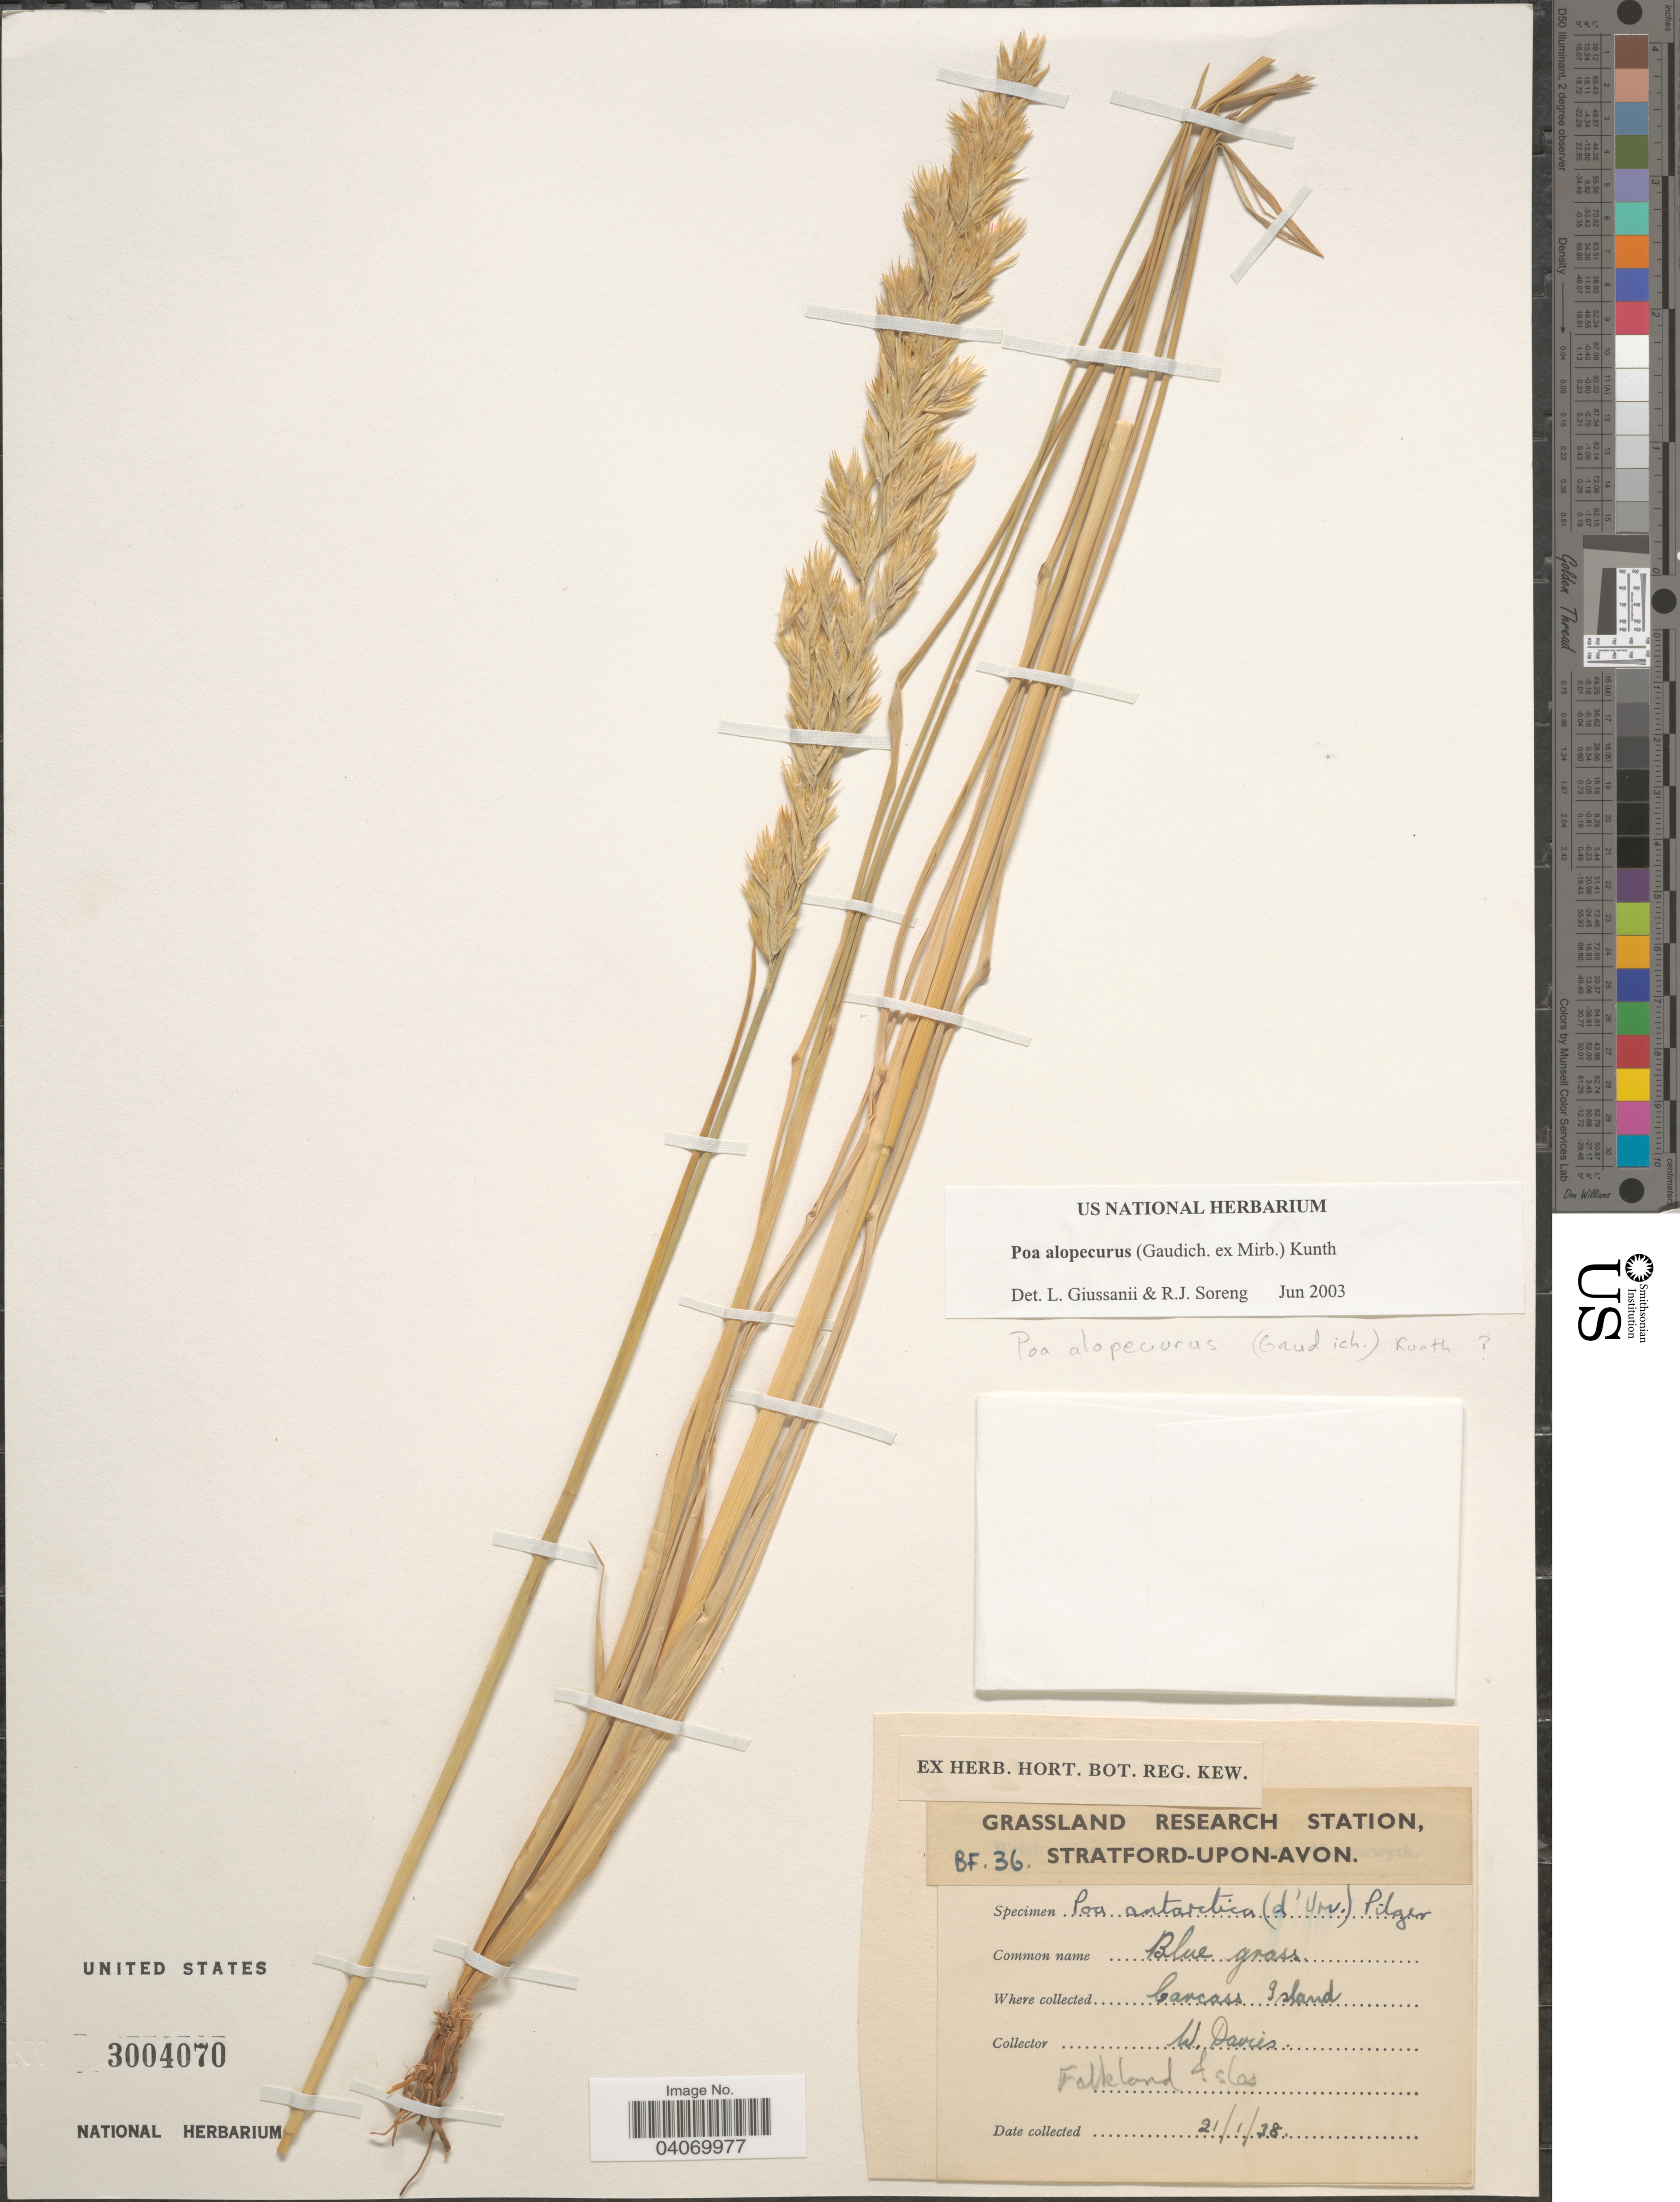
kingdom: Plantae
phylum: Tracheophyta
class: Liliopsida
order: Poales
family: Poaceae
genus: Poa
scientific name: Poa alopecurus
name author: (Gaudich. ex Mirb.) Kunth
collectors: W. Davis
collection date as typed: Transcribed d/m/y: 21/1/38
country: Falkland Islands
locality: Grassland Research Station, Stratford-Upon-Avon. [unsure placement] Carcass Island.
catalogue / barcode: US 3004070